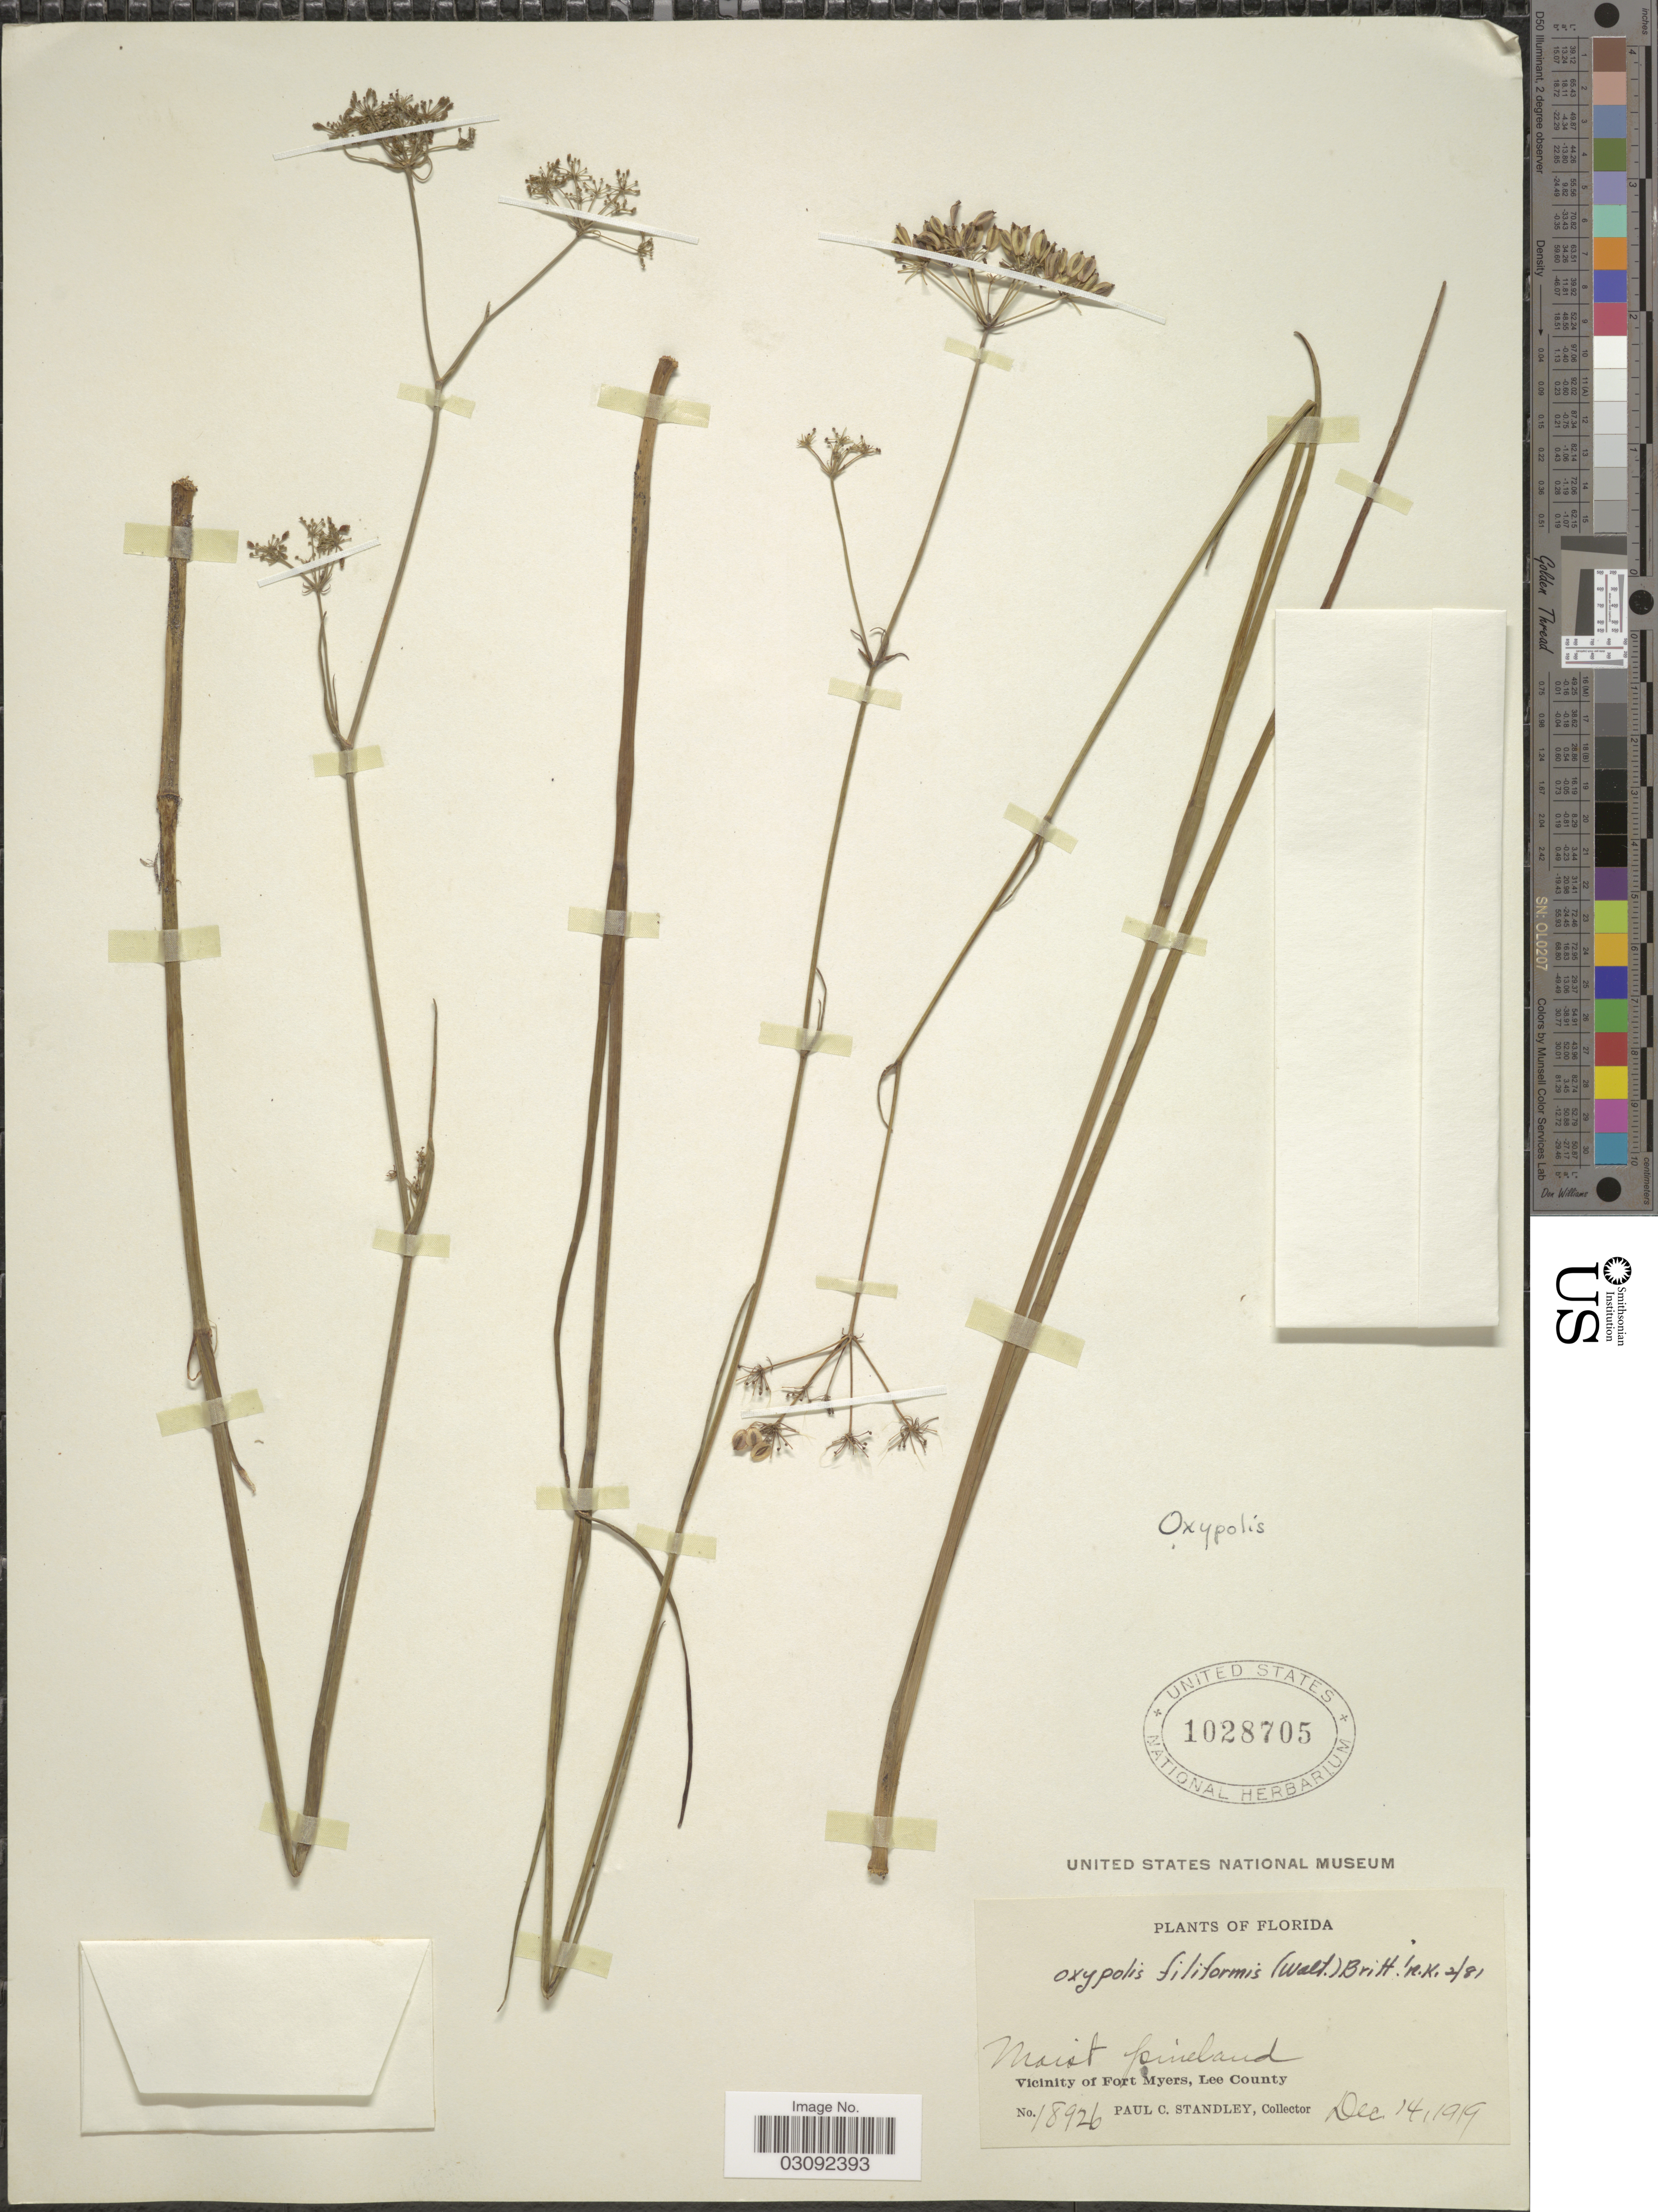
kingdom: Plantae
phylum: Tracheophyta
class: Magnoliopsida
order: Apiales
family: Apiaceae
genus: Oxypolis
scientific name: Oxypolis filiformis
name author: (Walter) Britton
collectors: P. C. Standley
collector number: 18926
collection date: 1919-12-14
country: United States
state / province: Florida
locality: Vicinity of Fort Myers, Lee County.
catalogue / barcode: US 1028705